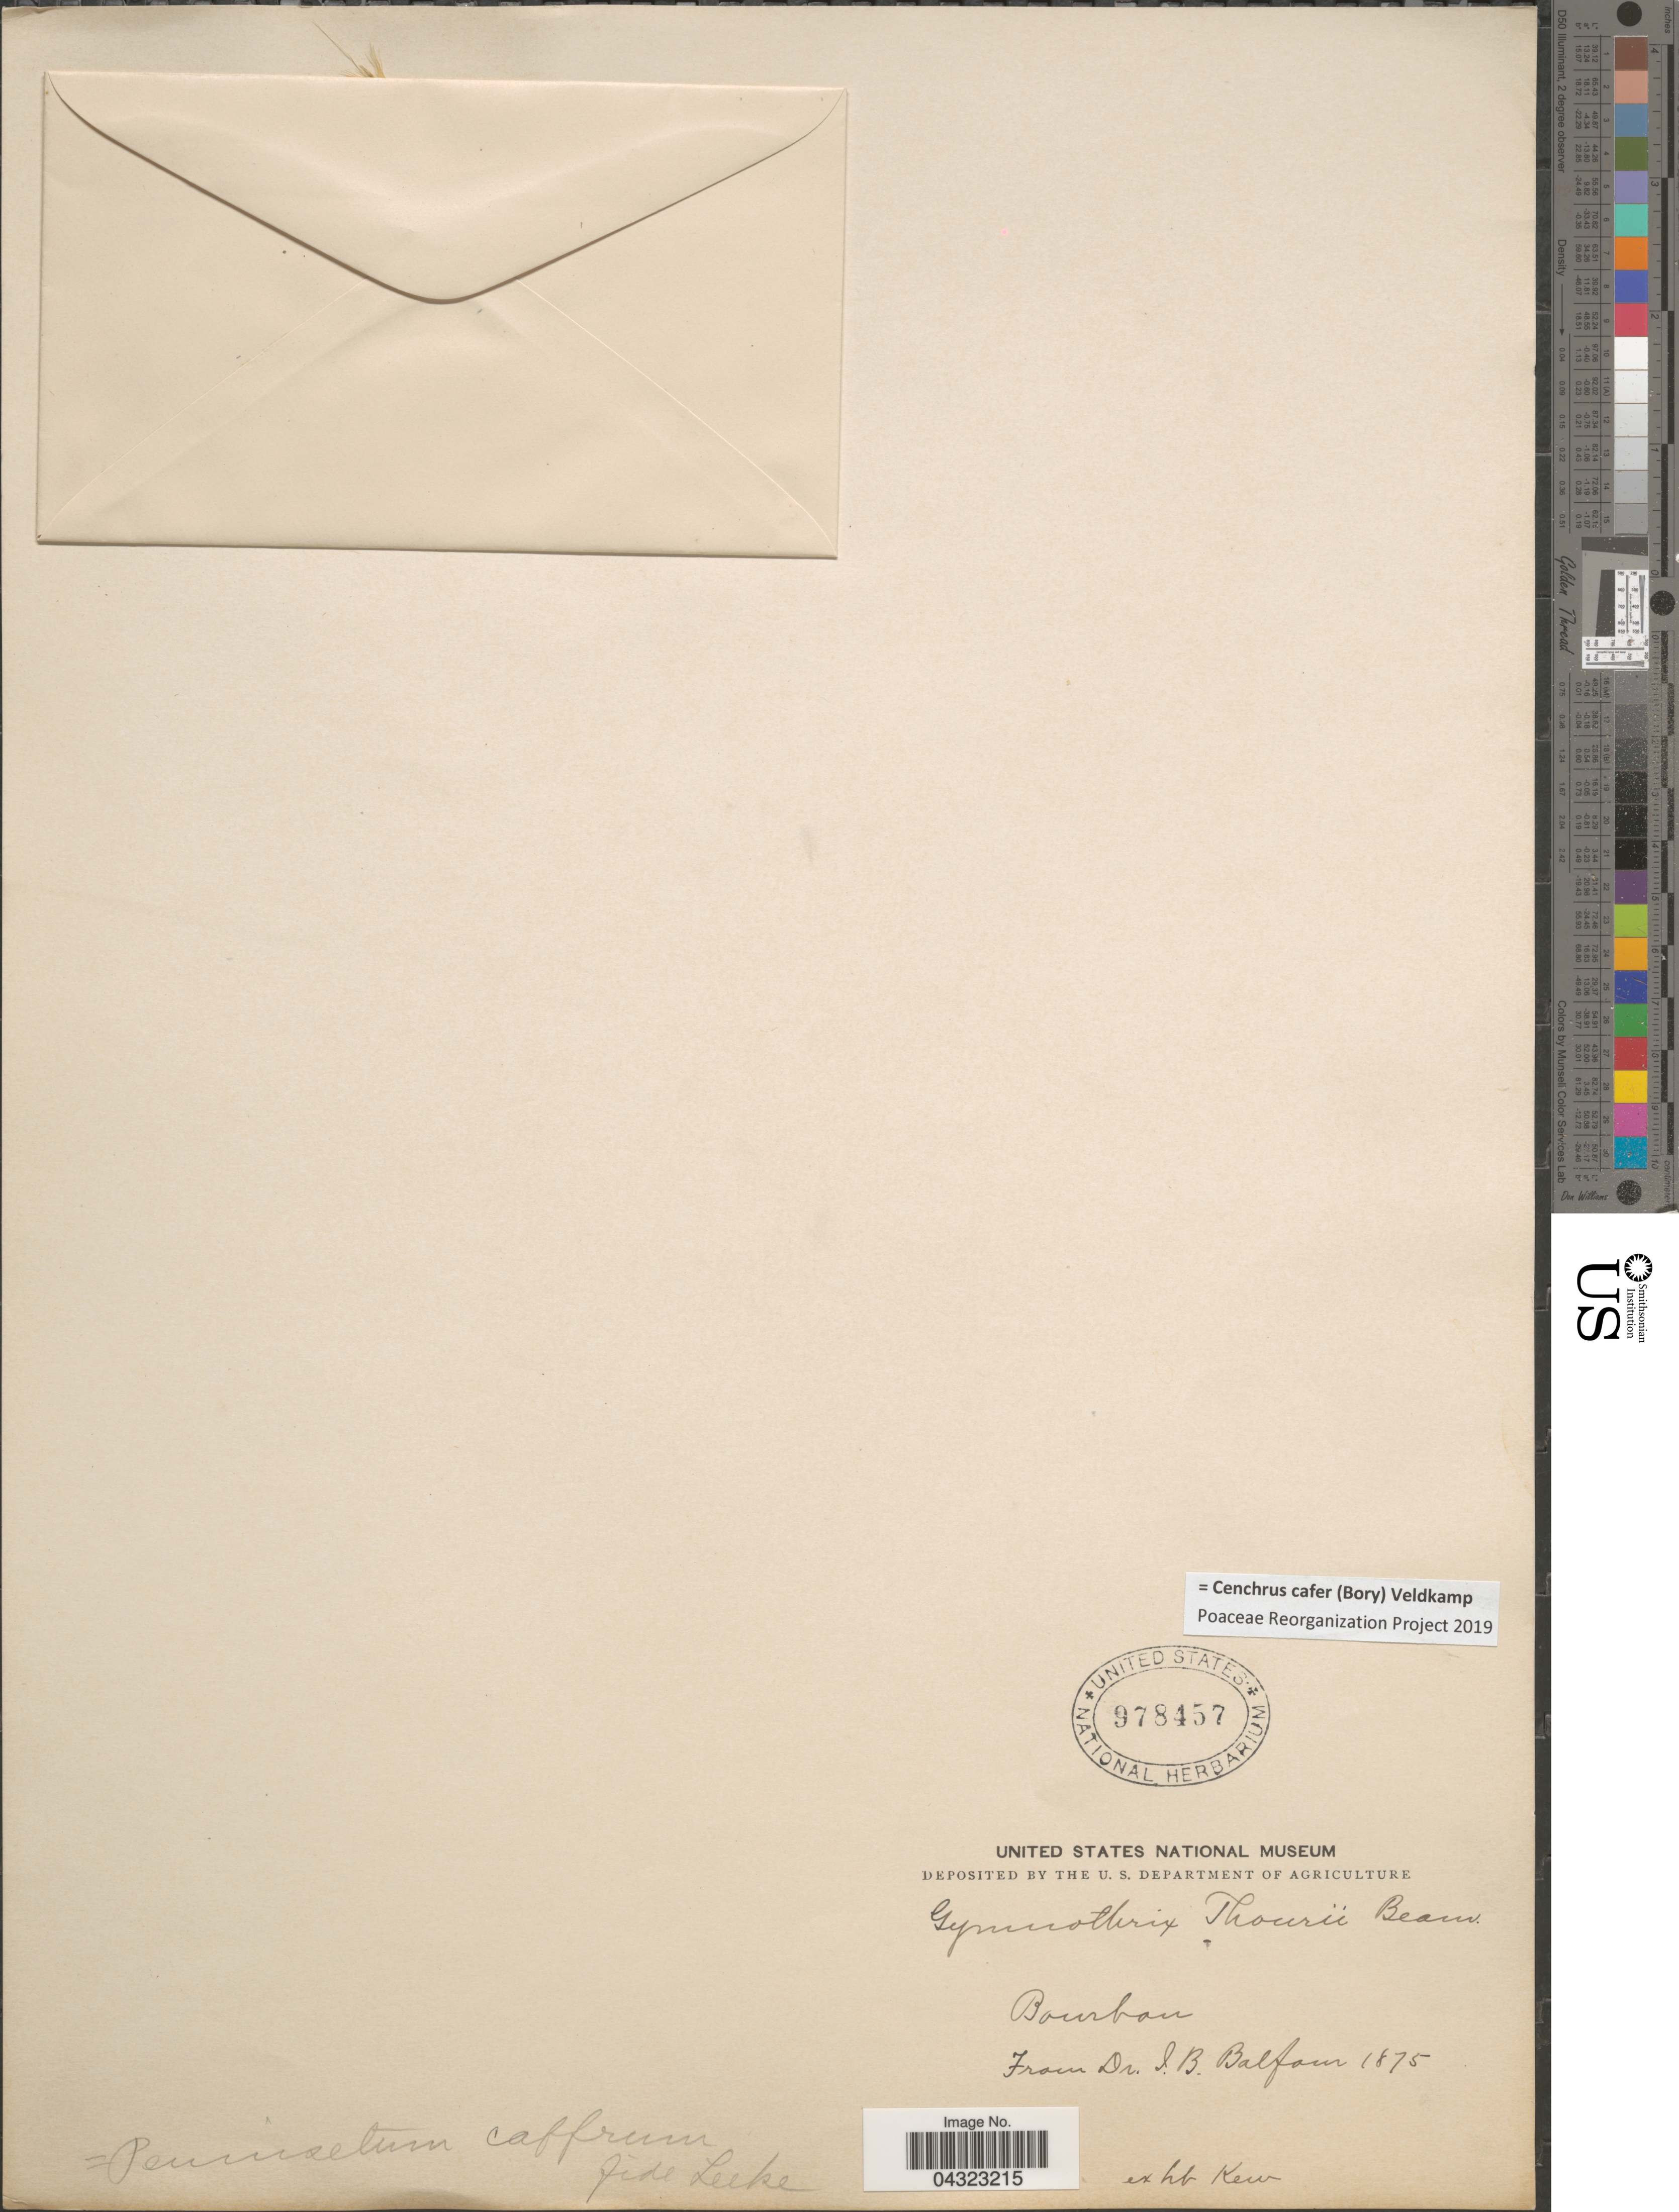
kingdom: Plantae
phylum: Tracheophyta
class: Liliopsida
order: Poales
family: Poaceae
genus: Cenchrus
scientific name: Cenchrus cafer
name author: (Bory) Veldkamp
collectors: I. B. Balfour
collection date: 1875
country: Réunion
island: Reunion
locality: Bourbon.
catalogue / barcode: US 978457